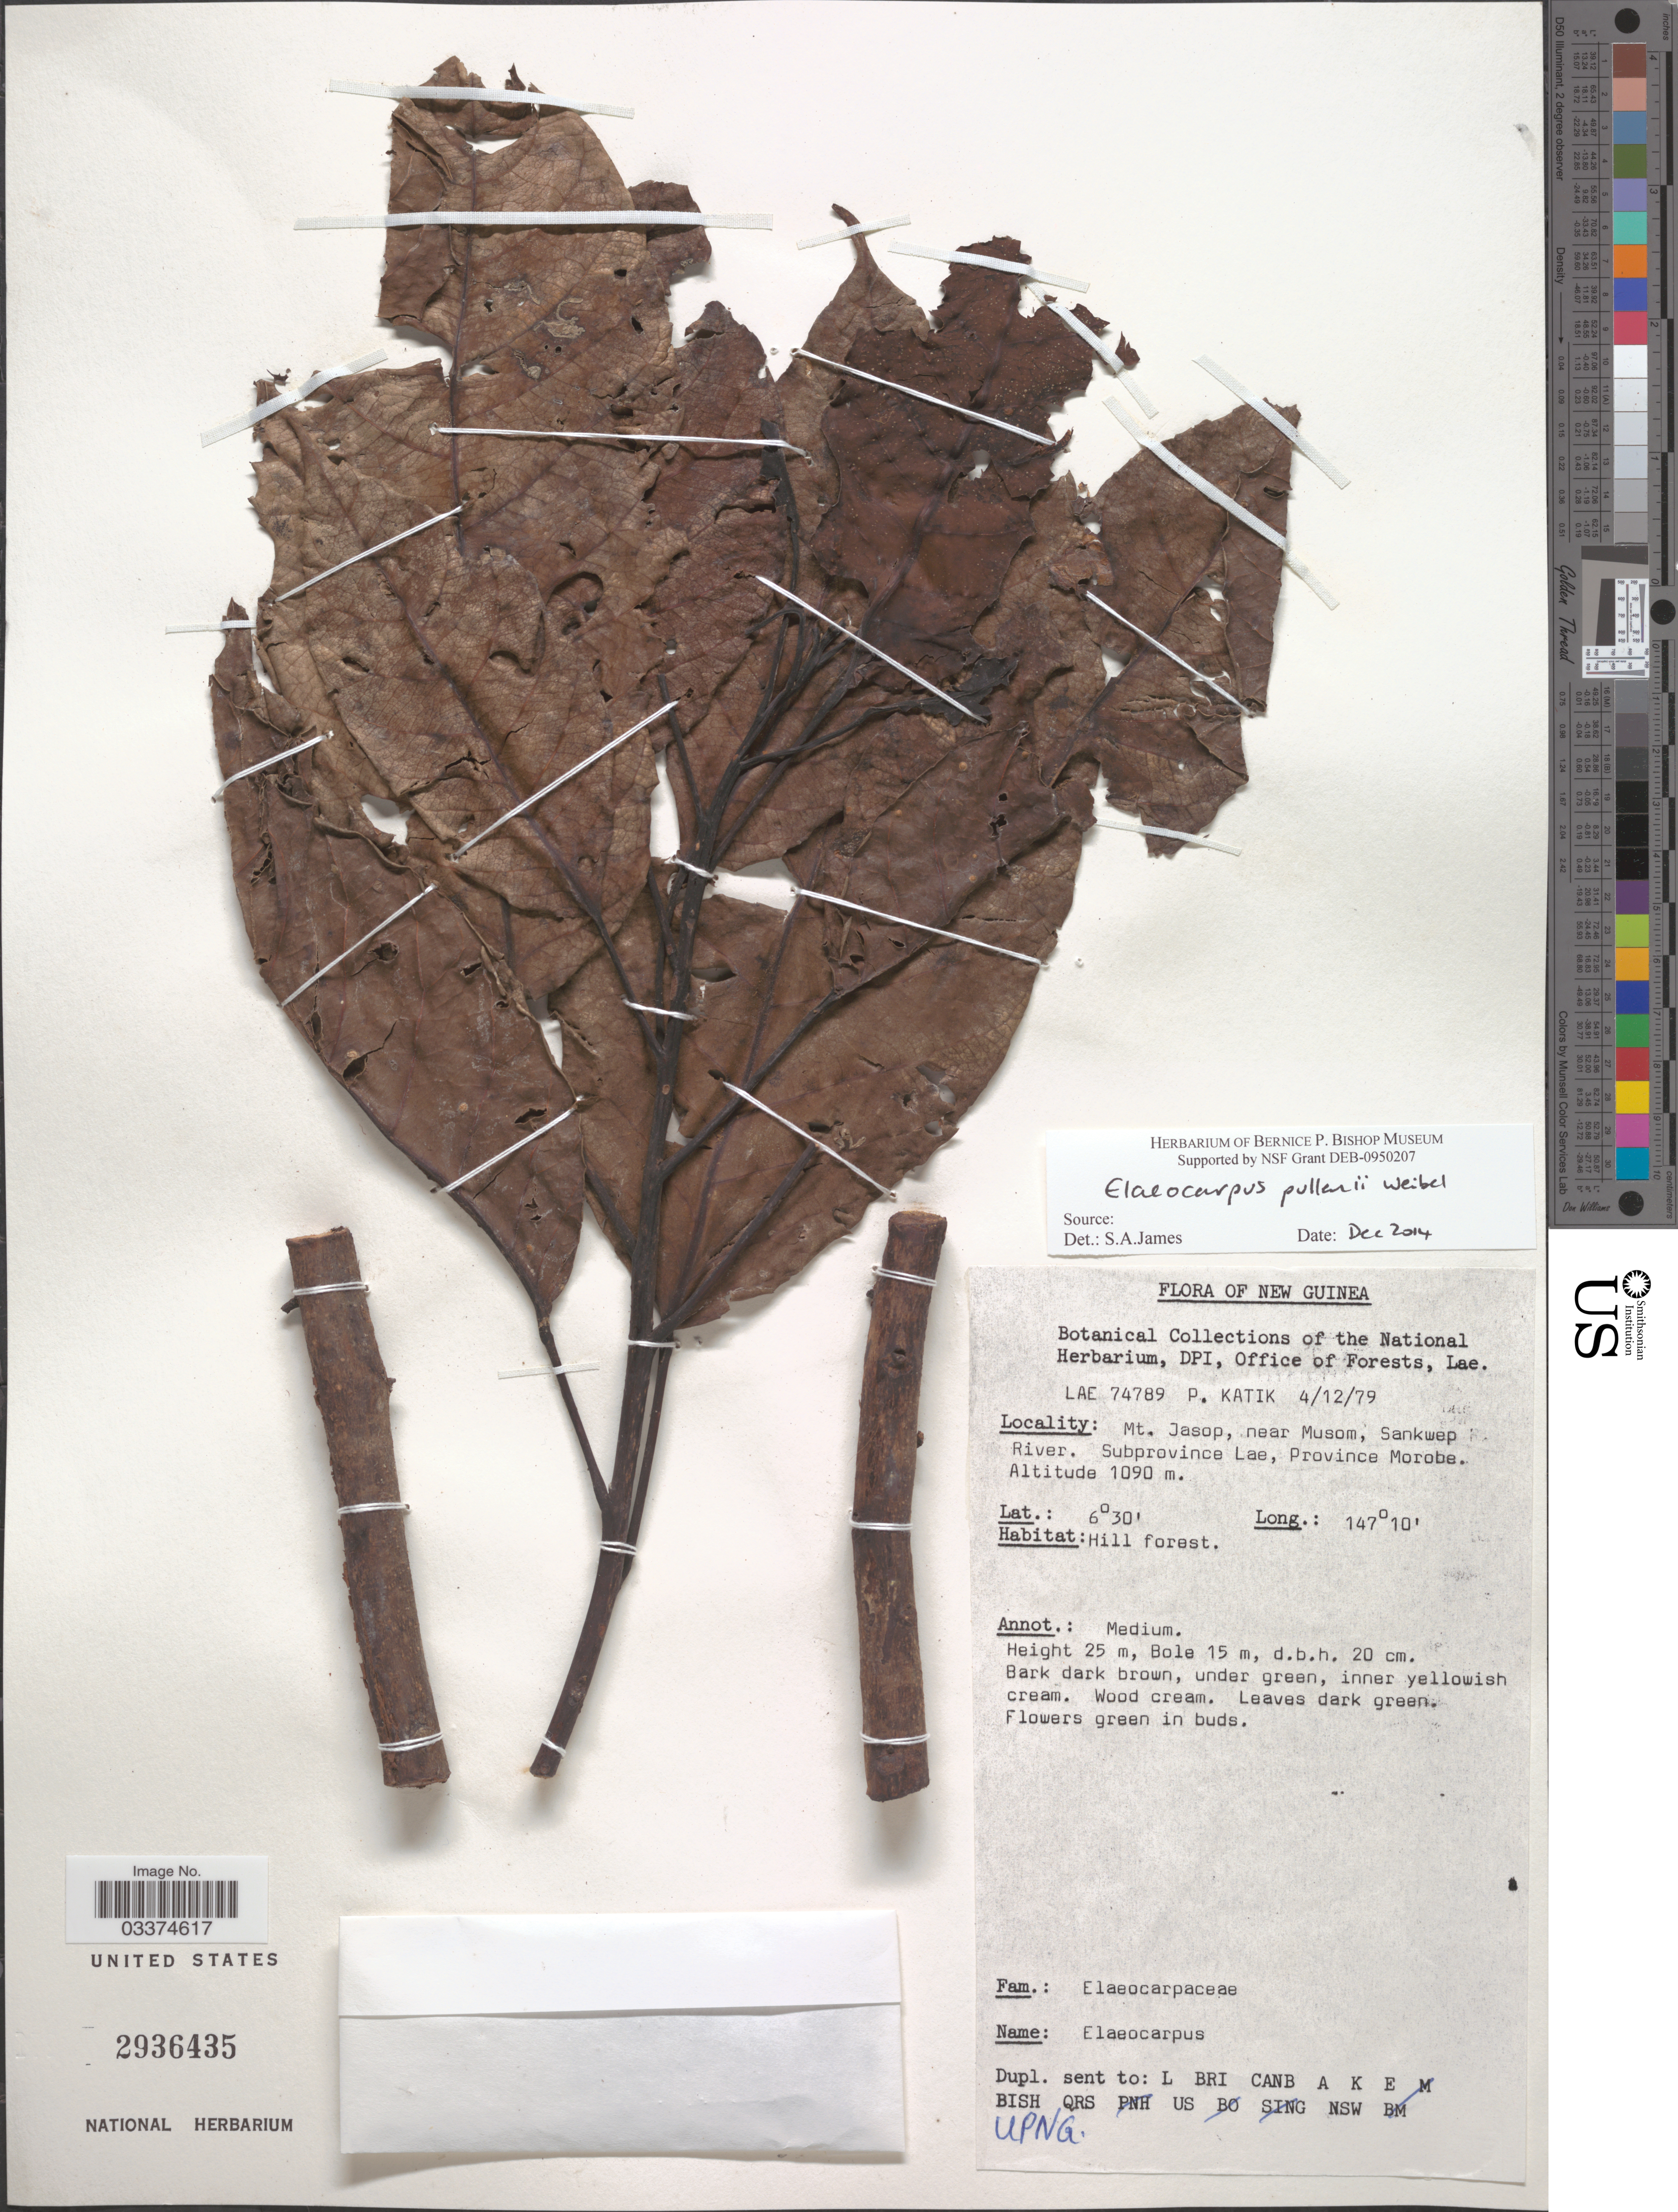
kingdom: Plantae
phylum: Tracheophyta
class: Magnoliopsida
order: Oxalidales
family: Elaeocarpaceae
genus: Elaeocarpus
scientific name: Elaeocarpus pullenii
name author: Weibel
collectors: P. Katik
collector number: LAE74789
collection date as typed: Transcribed d/m/y: 4/12/79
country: Papua New Guinea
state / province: Morobe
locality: New Guinea, Mt. Jasop, near Musom, Sankwep River. Subprovince Lae, Province Morobe.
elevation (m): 1090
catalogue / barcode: US 2936435